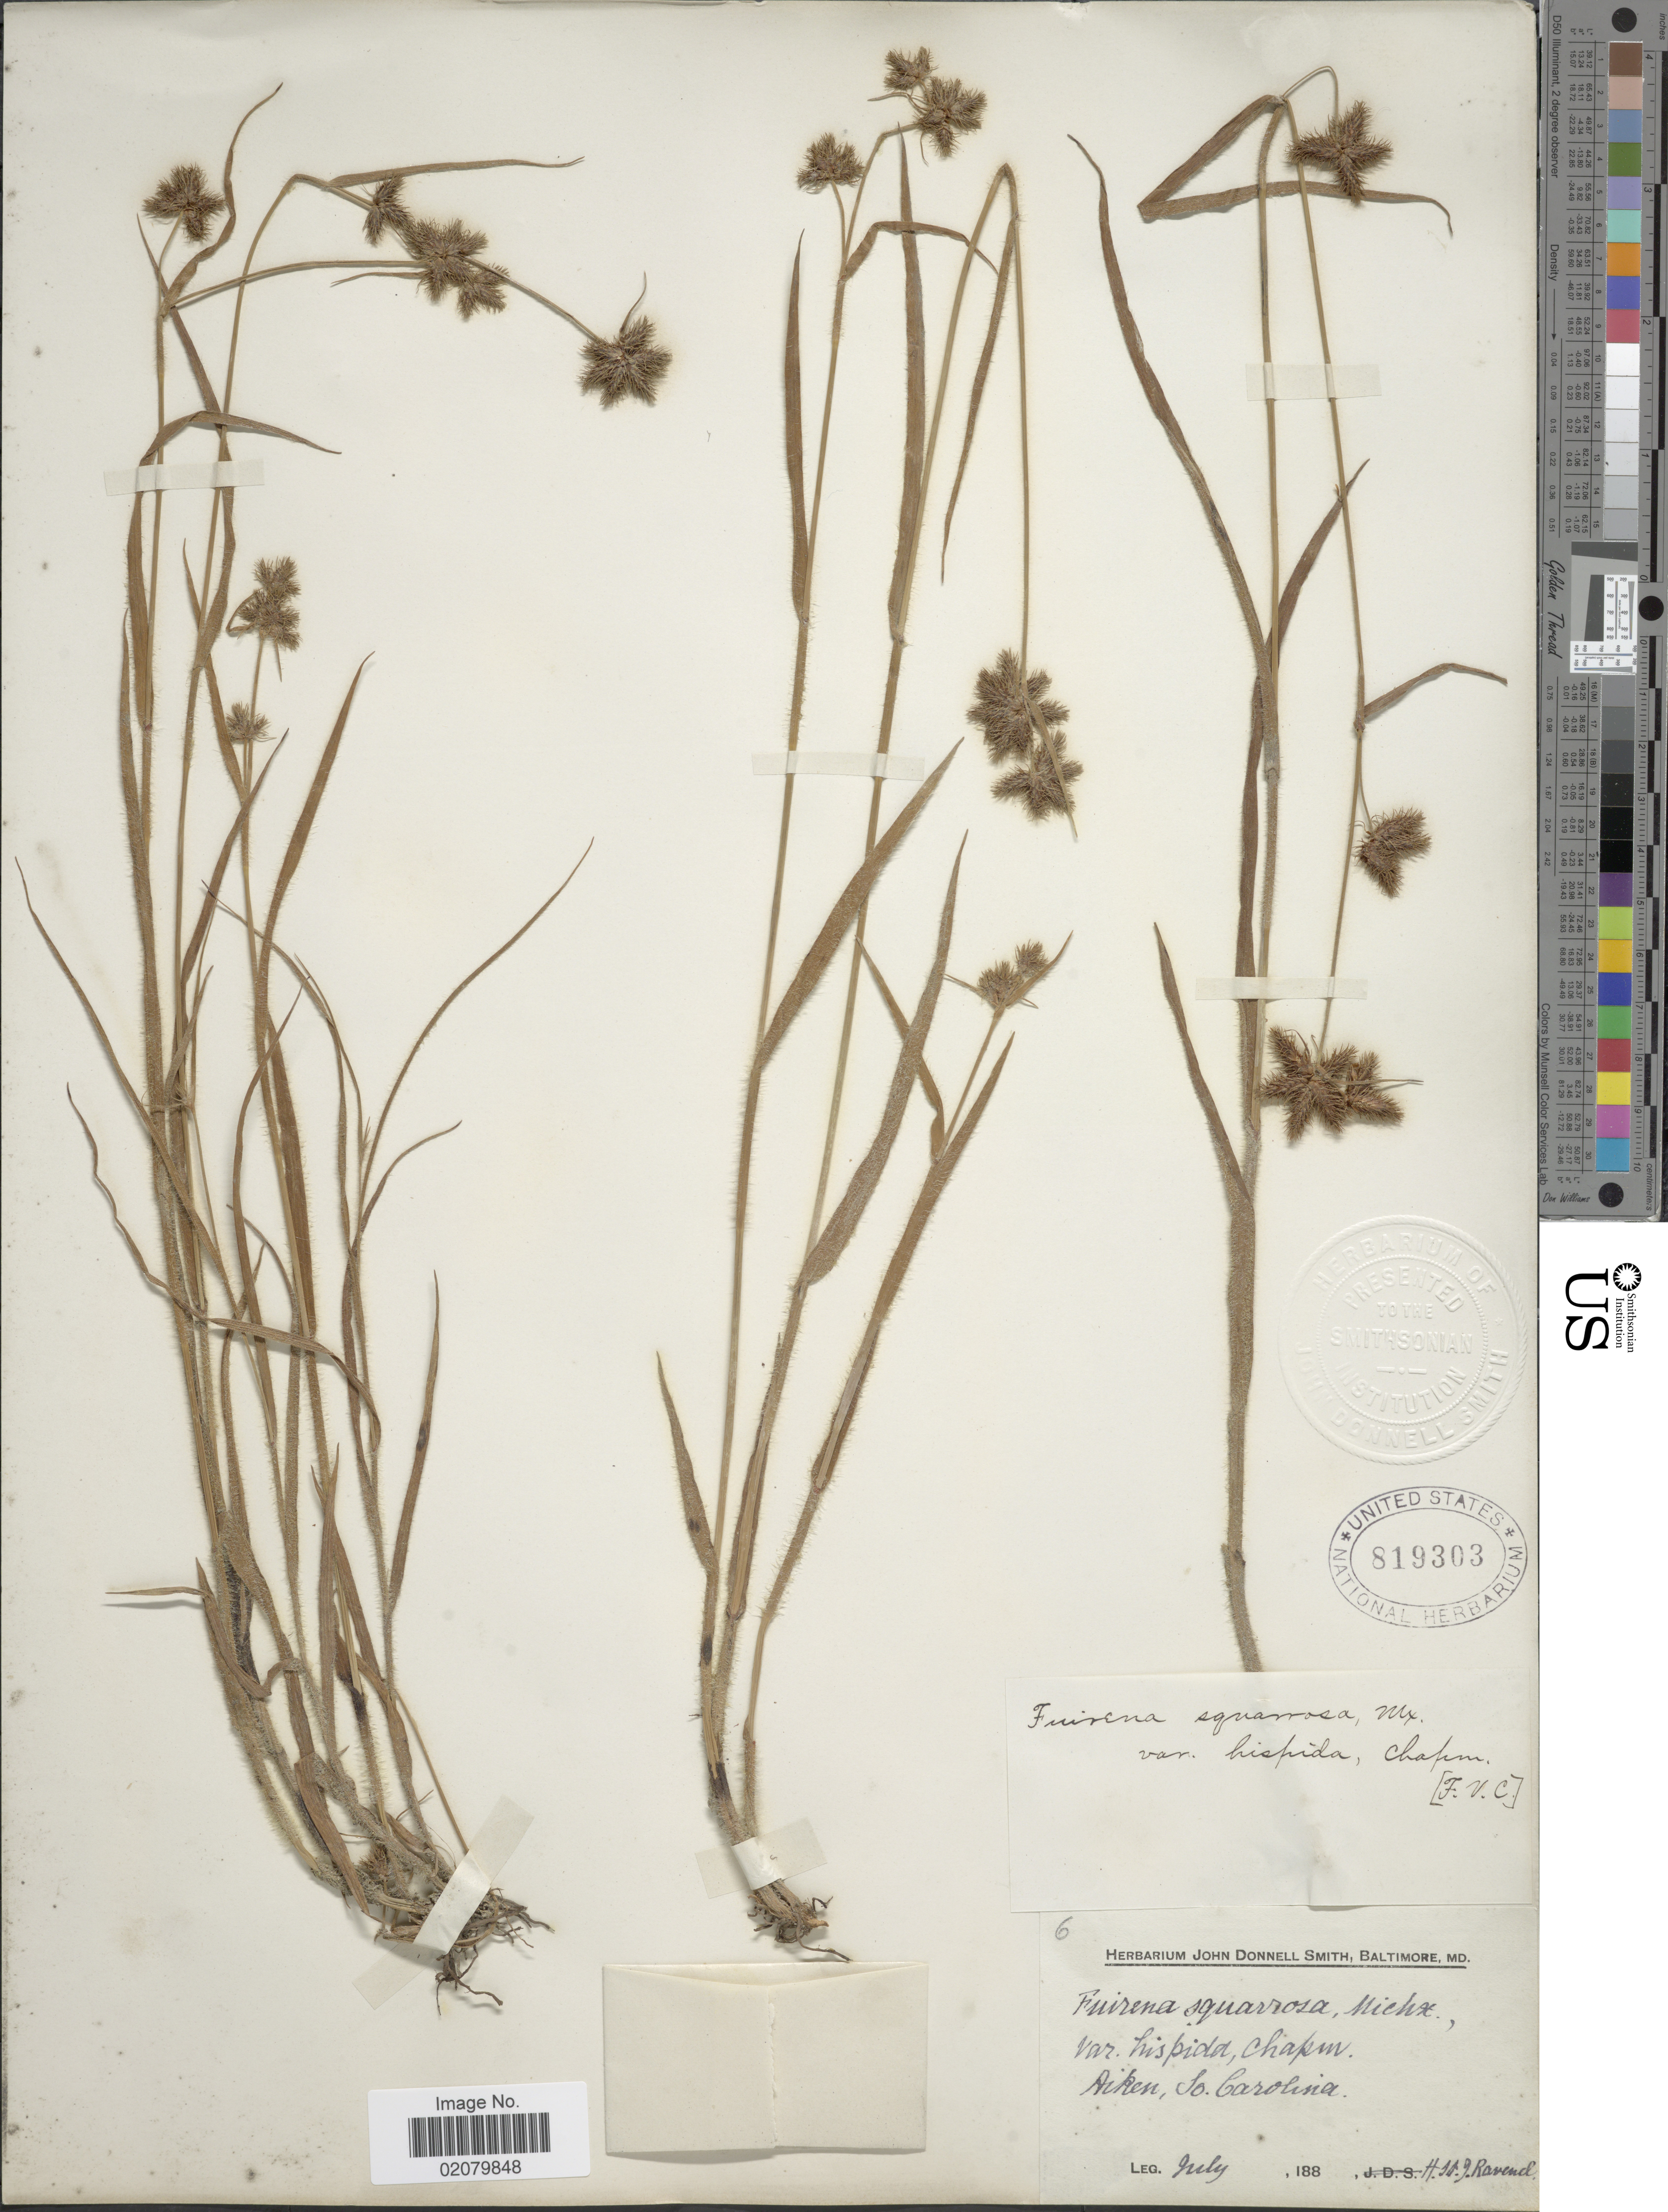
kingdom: Plantae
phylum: Tracheophyta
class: Liliopsida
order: Poales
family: Cyperaceae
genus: Fuirena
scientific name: Fuirena squarrosa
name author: Michx.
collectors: H. Ravenel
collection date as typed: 188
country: United States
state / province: South Carolina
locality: Aiken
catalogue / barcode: US 819303